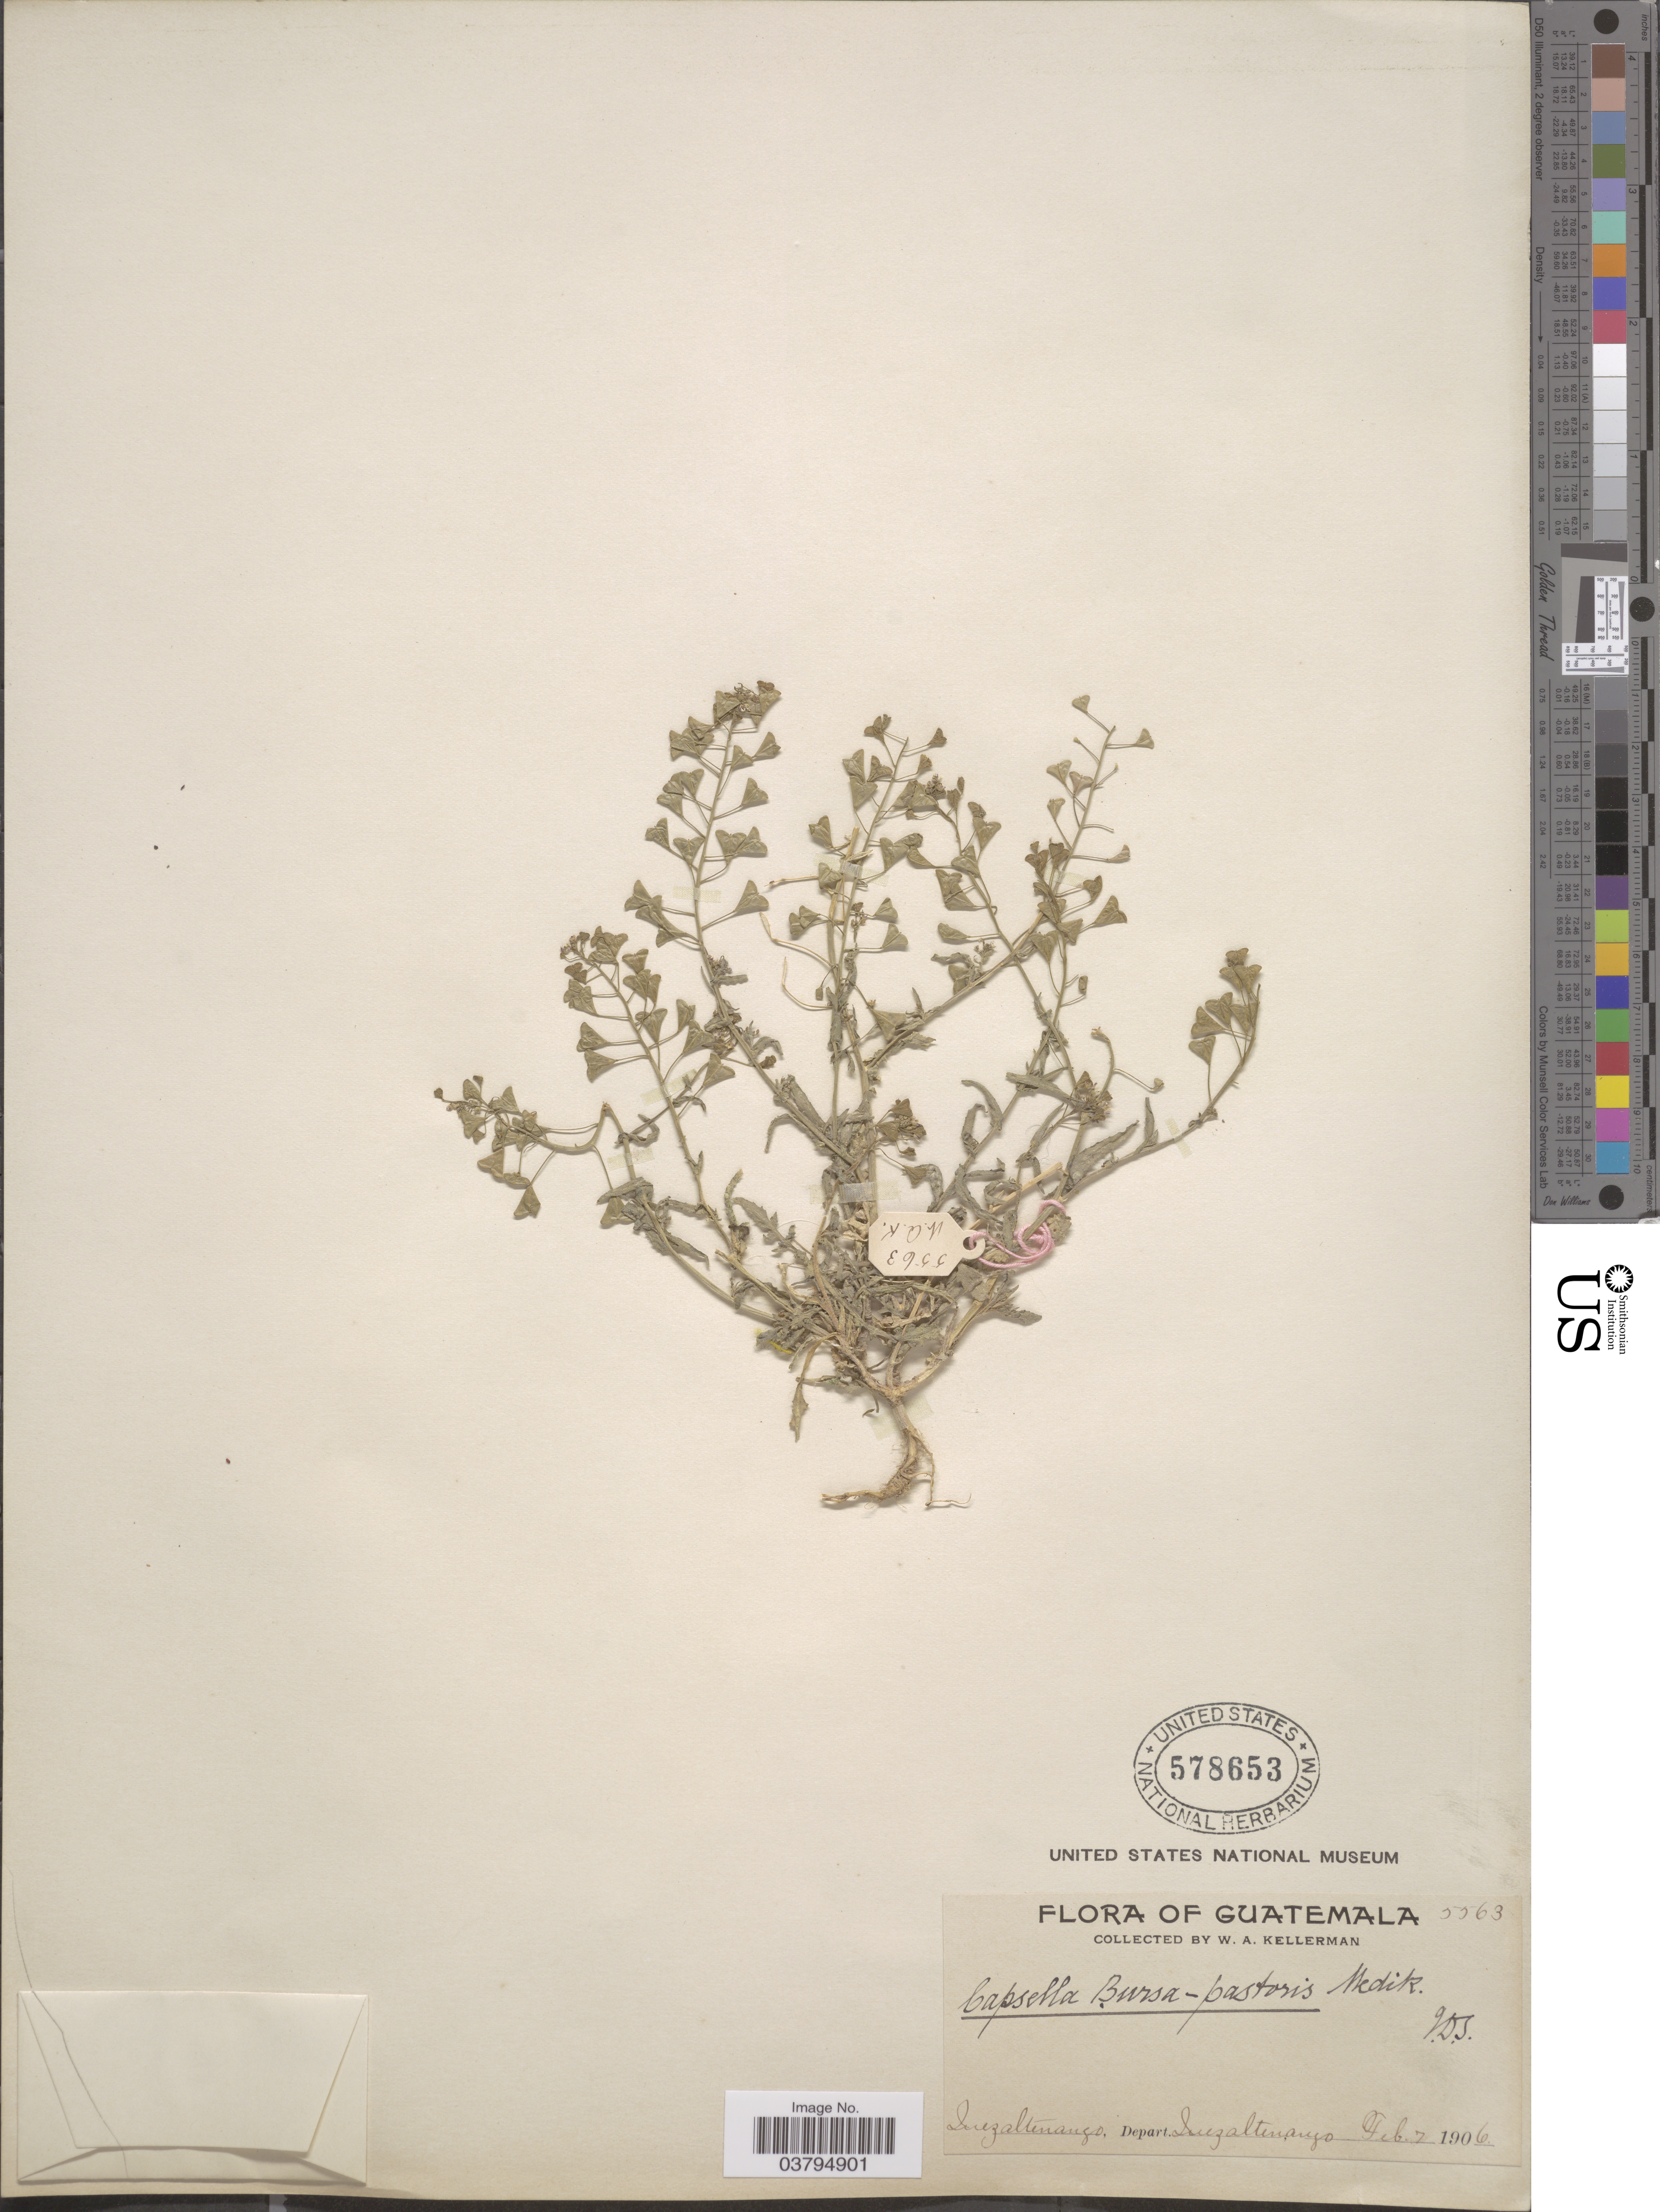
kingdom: Plantae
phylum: Tracheophyta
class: Magnoliopsida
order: Brassicales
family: Brassicaceae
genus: Capsella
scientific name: Capsella bursa-pastoris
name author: (L.) Medik.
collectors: W. Kellerman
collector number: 5563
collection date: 1906-02-07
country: Guatemala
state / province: Quetzaltenango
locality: Depart. Quezaltenango.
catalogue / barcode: US 578653